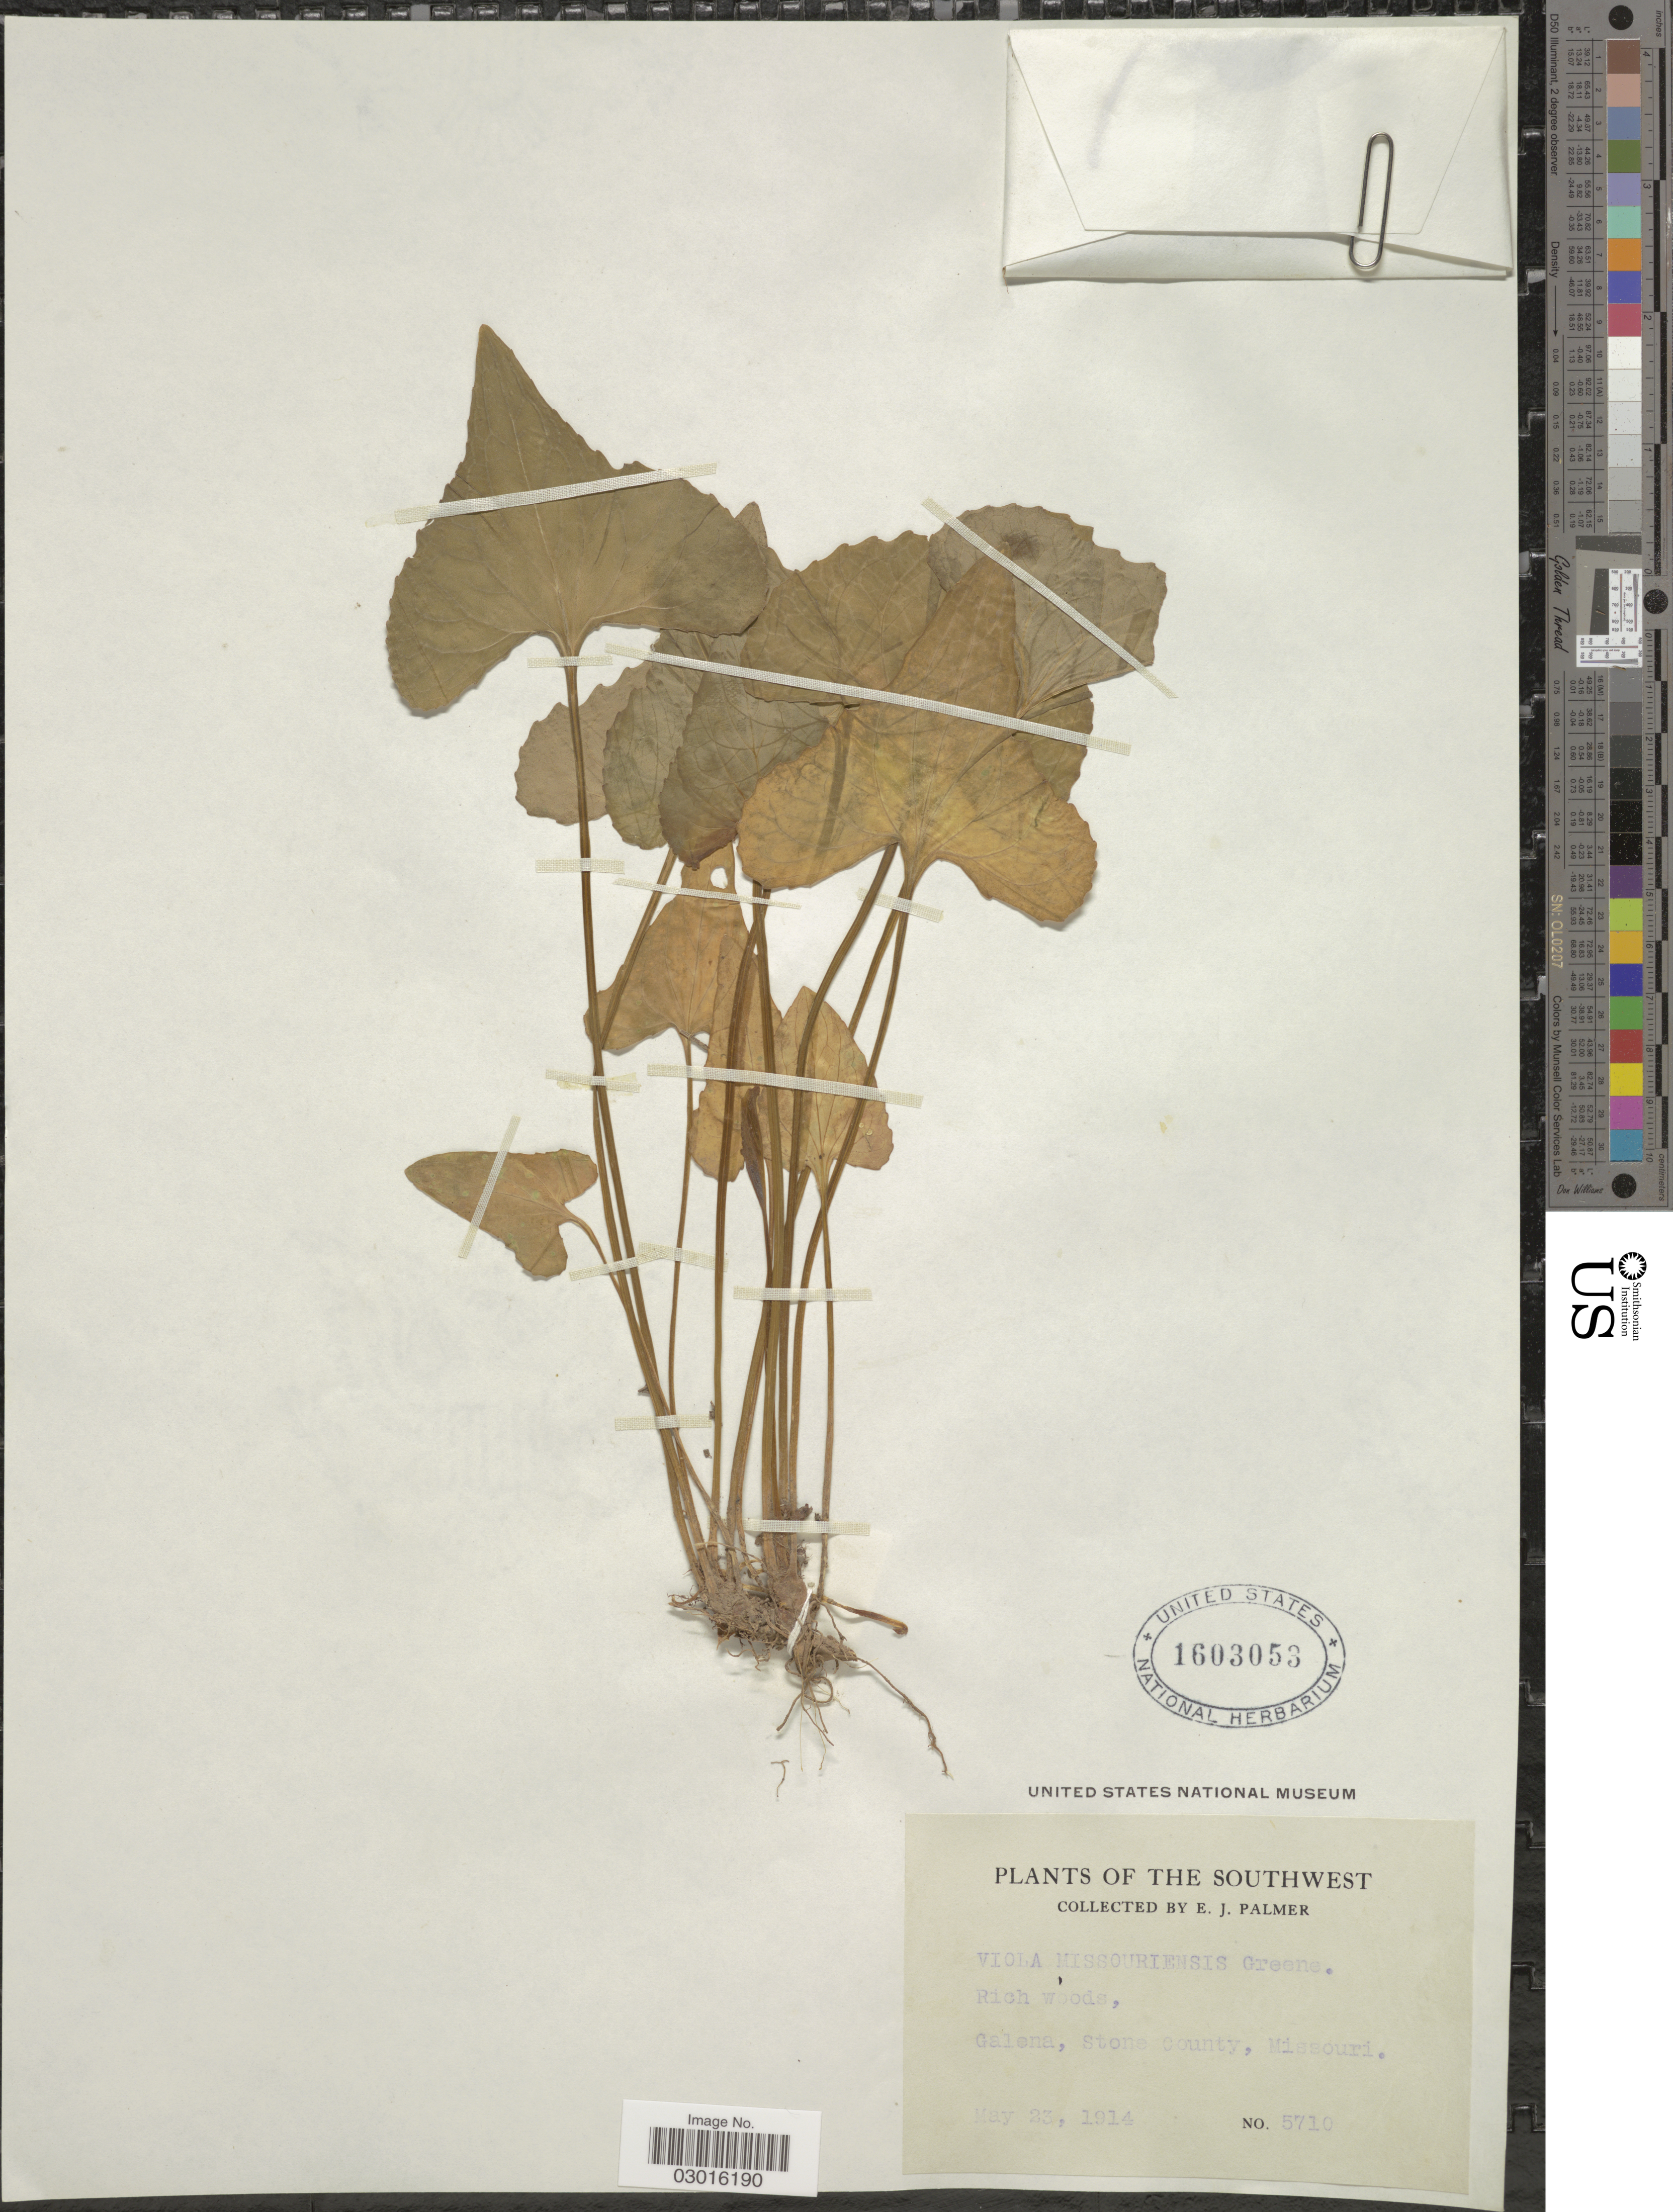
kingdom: Plantae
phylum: Tracheophyta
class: Magnoliopsida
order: Malpighiales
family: Violaceae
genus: Viola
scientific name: Viola missouriensis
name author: Greene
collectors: E. J. Palmer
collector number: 5710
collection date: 1914-05-23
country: United States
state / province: Missouri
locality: The Southwest, Galena, Stone County.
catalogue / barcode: US 1603053